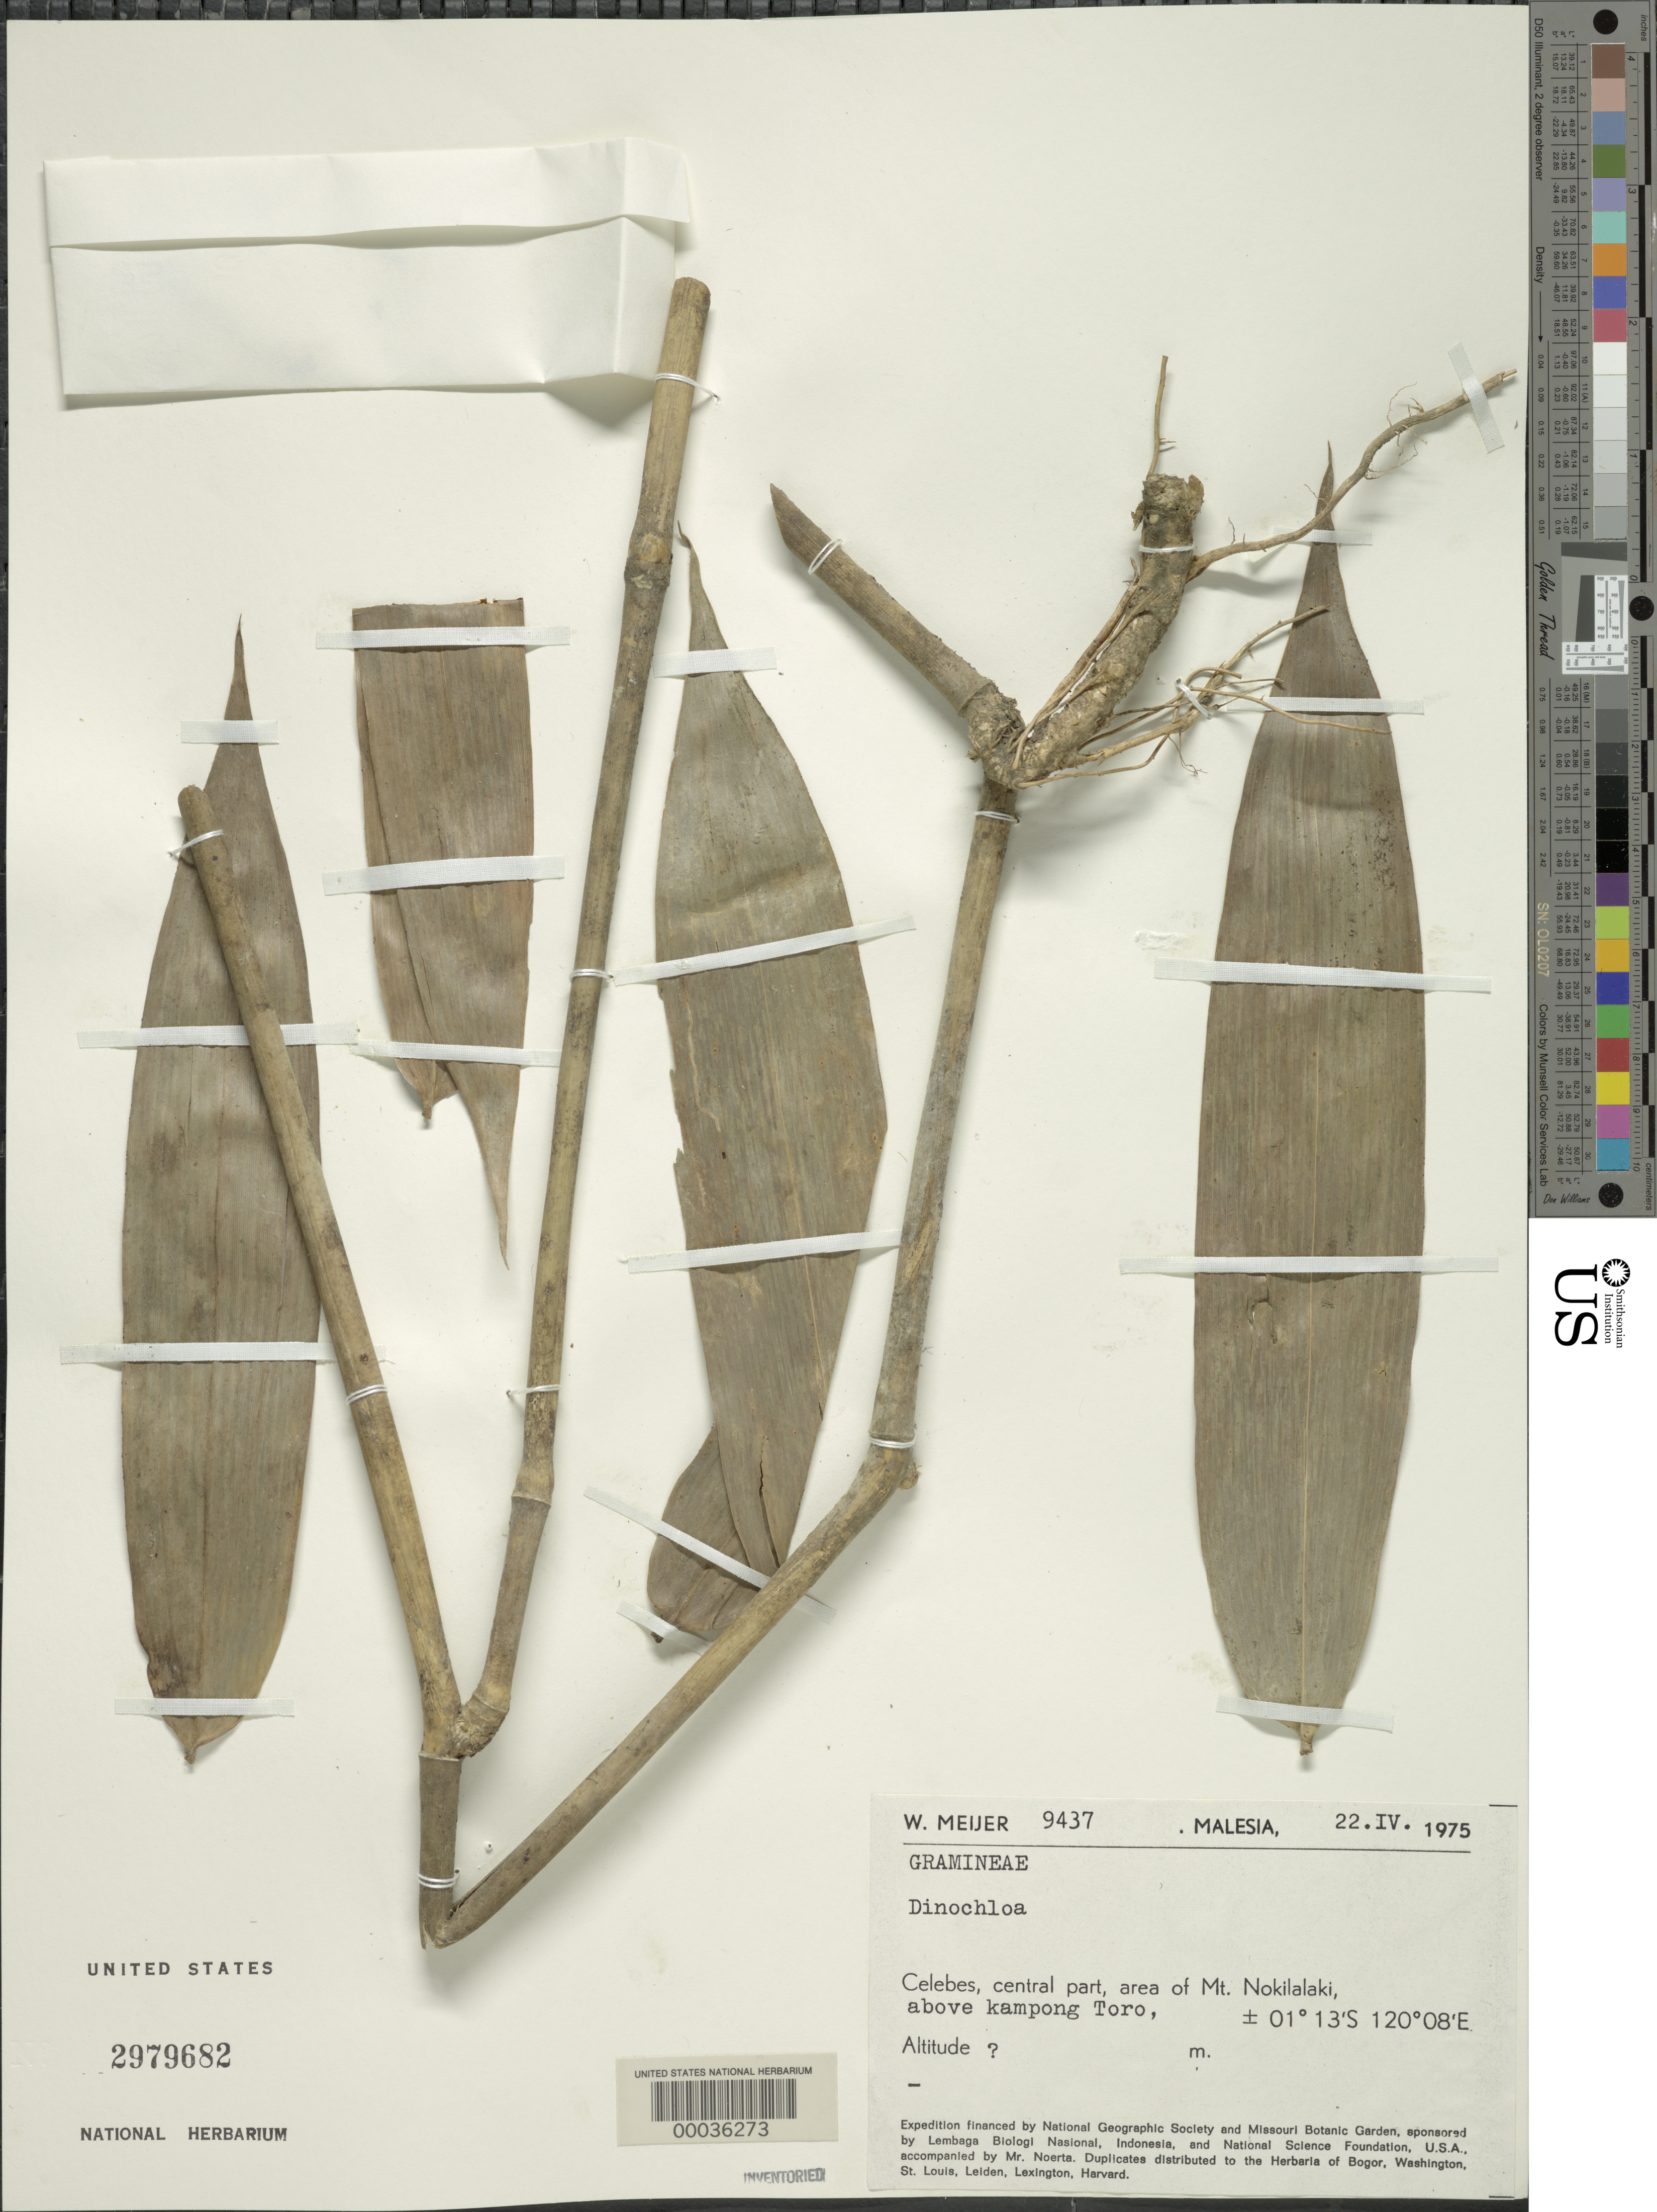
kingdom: Plantae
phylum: Tracheophyta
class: Liliopsida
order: Poales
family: Poaceae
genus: Dinochloa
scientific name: Dinochloa sp.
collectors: W. Meijer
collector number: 9437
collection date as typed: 22 Apr 1975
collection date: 1975-04-22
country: Indonesia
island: Celebes Island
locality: Mt. nokilalaki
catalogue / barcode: US 2979682